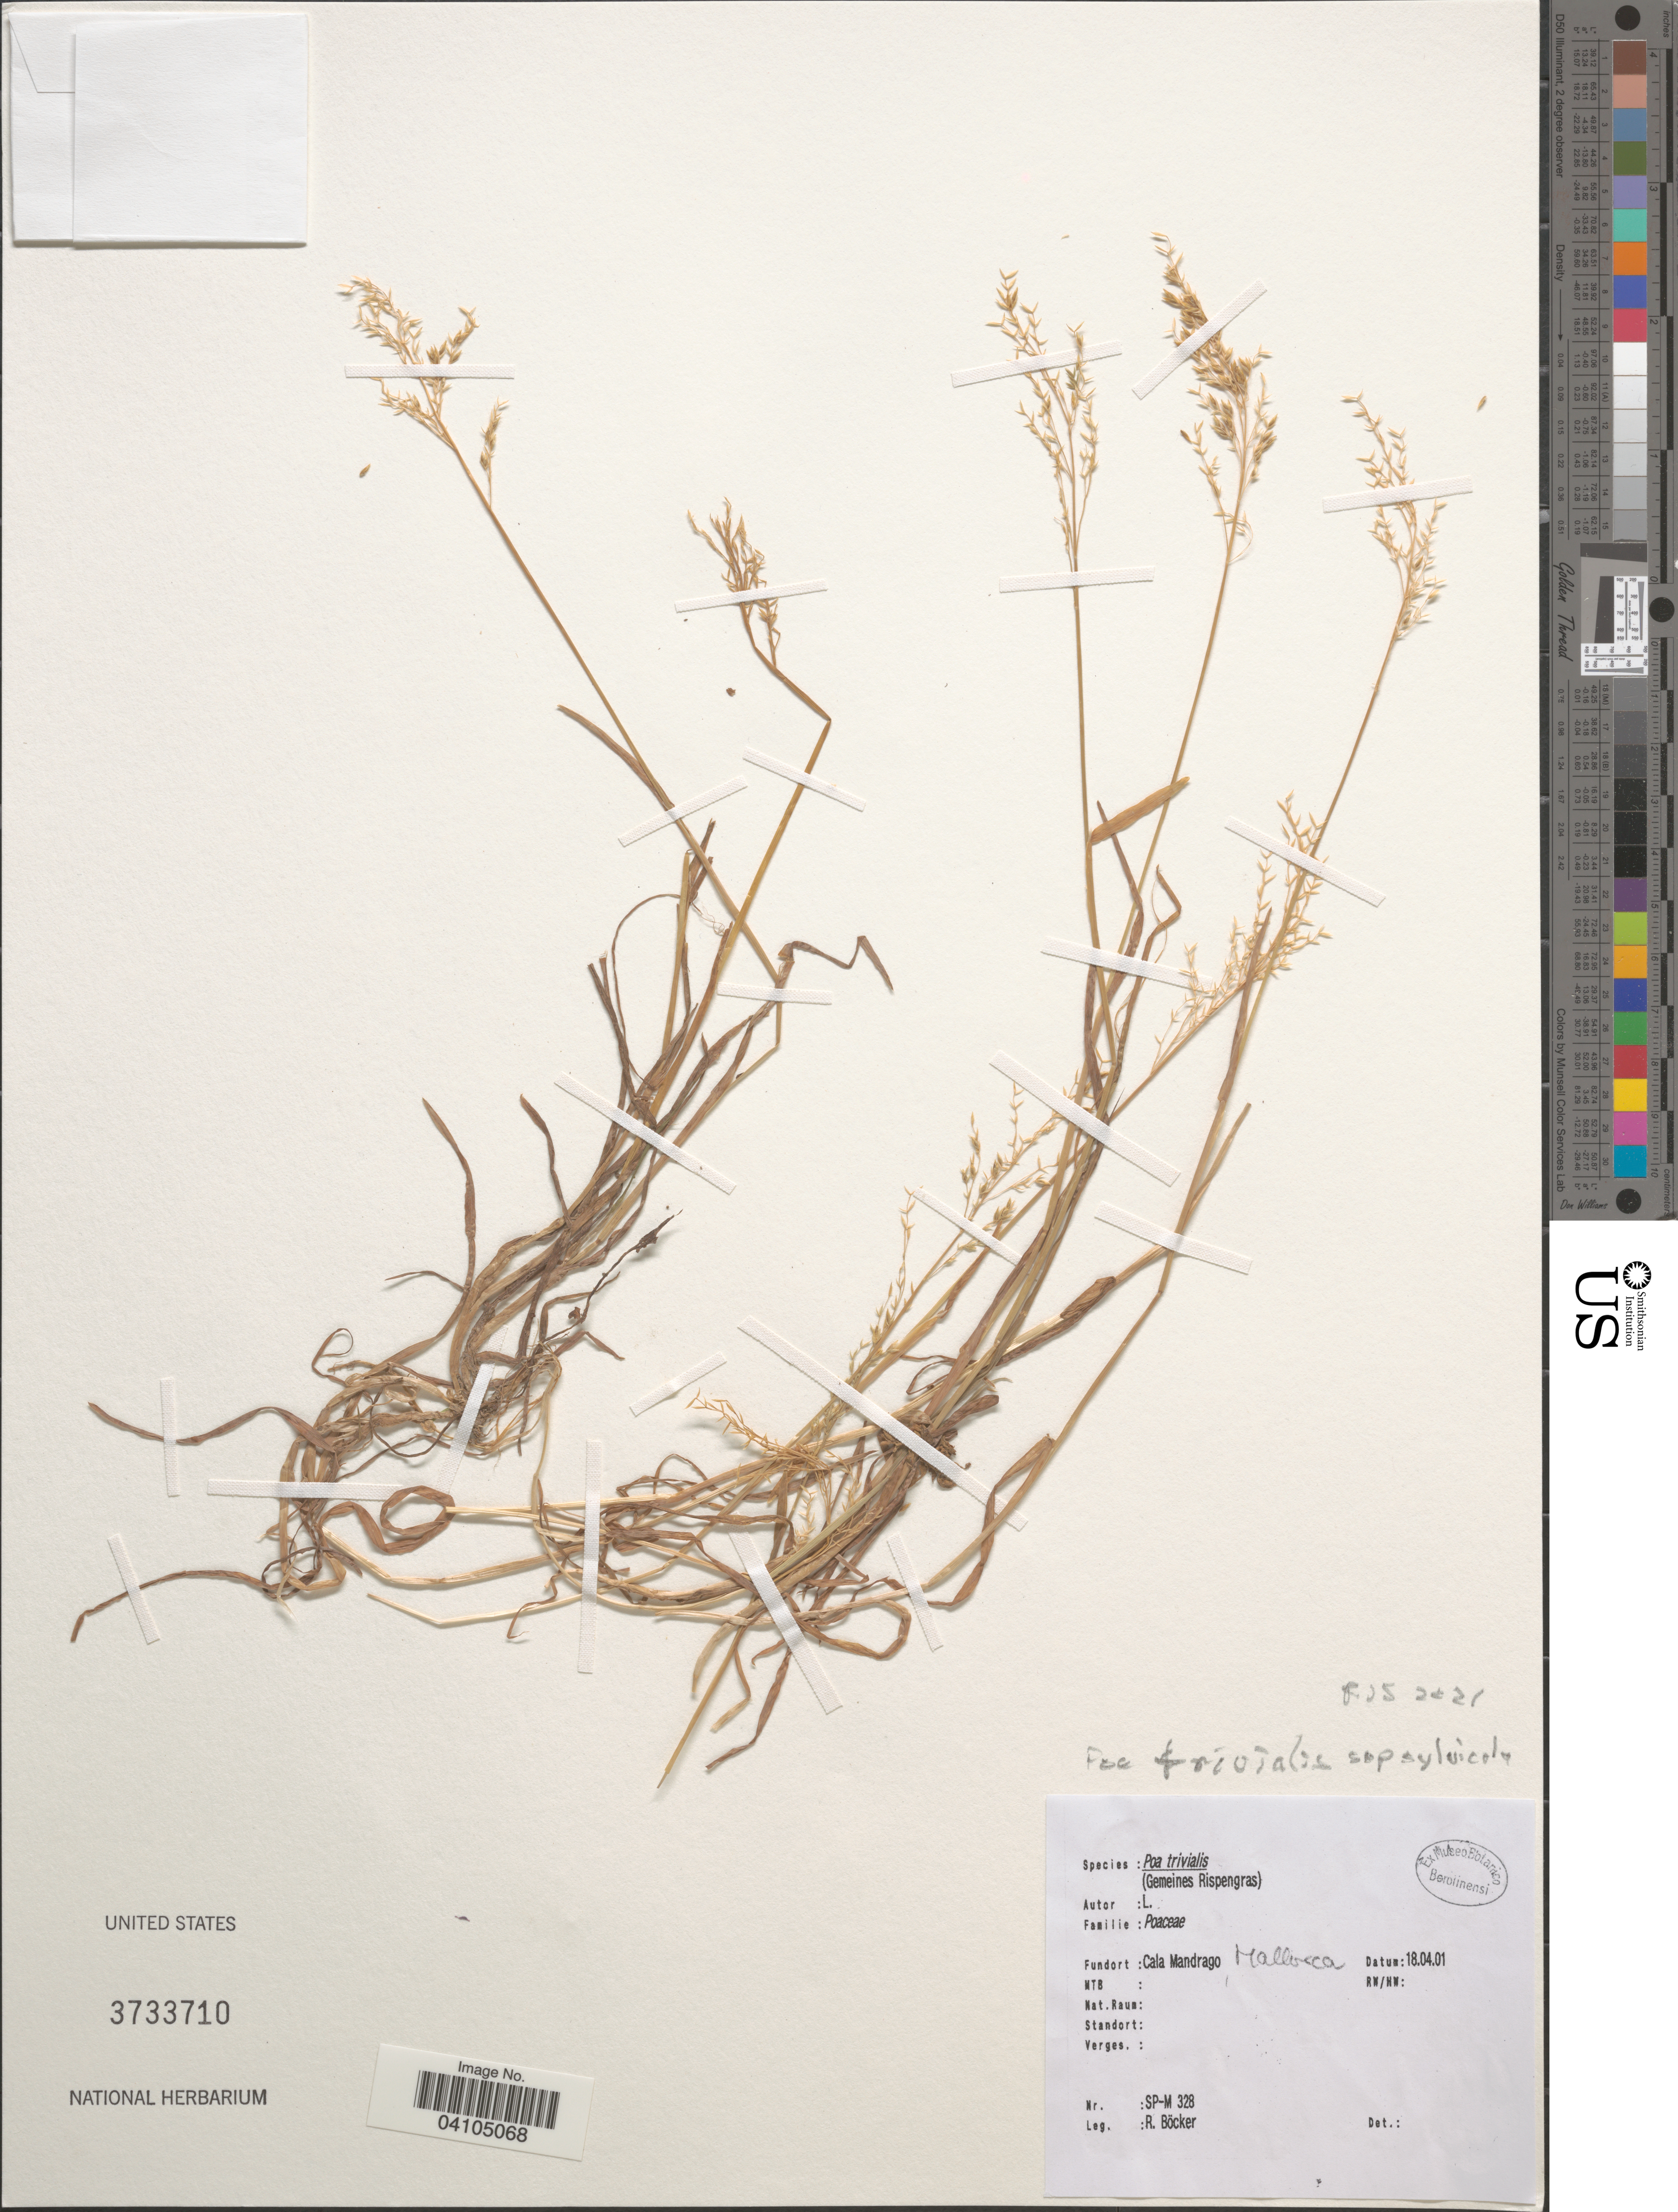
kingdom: Plantae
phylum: Tracheophyta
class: Liliopsida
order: Poales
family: Poaceae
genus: Poa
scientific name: Poa trivialis subsp. sylvicola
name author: (Gussone) H. Lindb.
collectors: R. Böcker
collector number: SP-M 328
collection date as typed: Transcribed d/m/y: 18/4/1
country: Spain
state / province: Islas Baleares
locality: Cala Mandrago. Mallorca.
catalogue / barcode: US 3733710